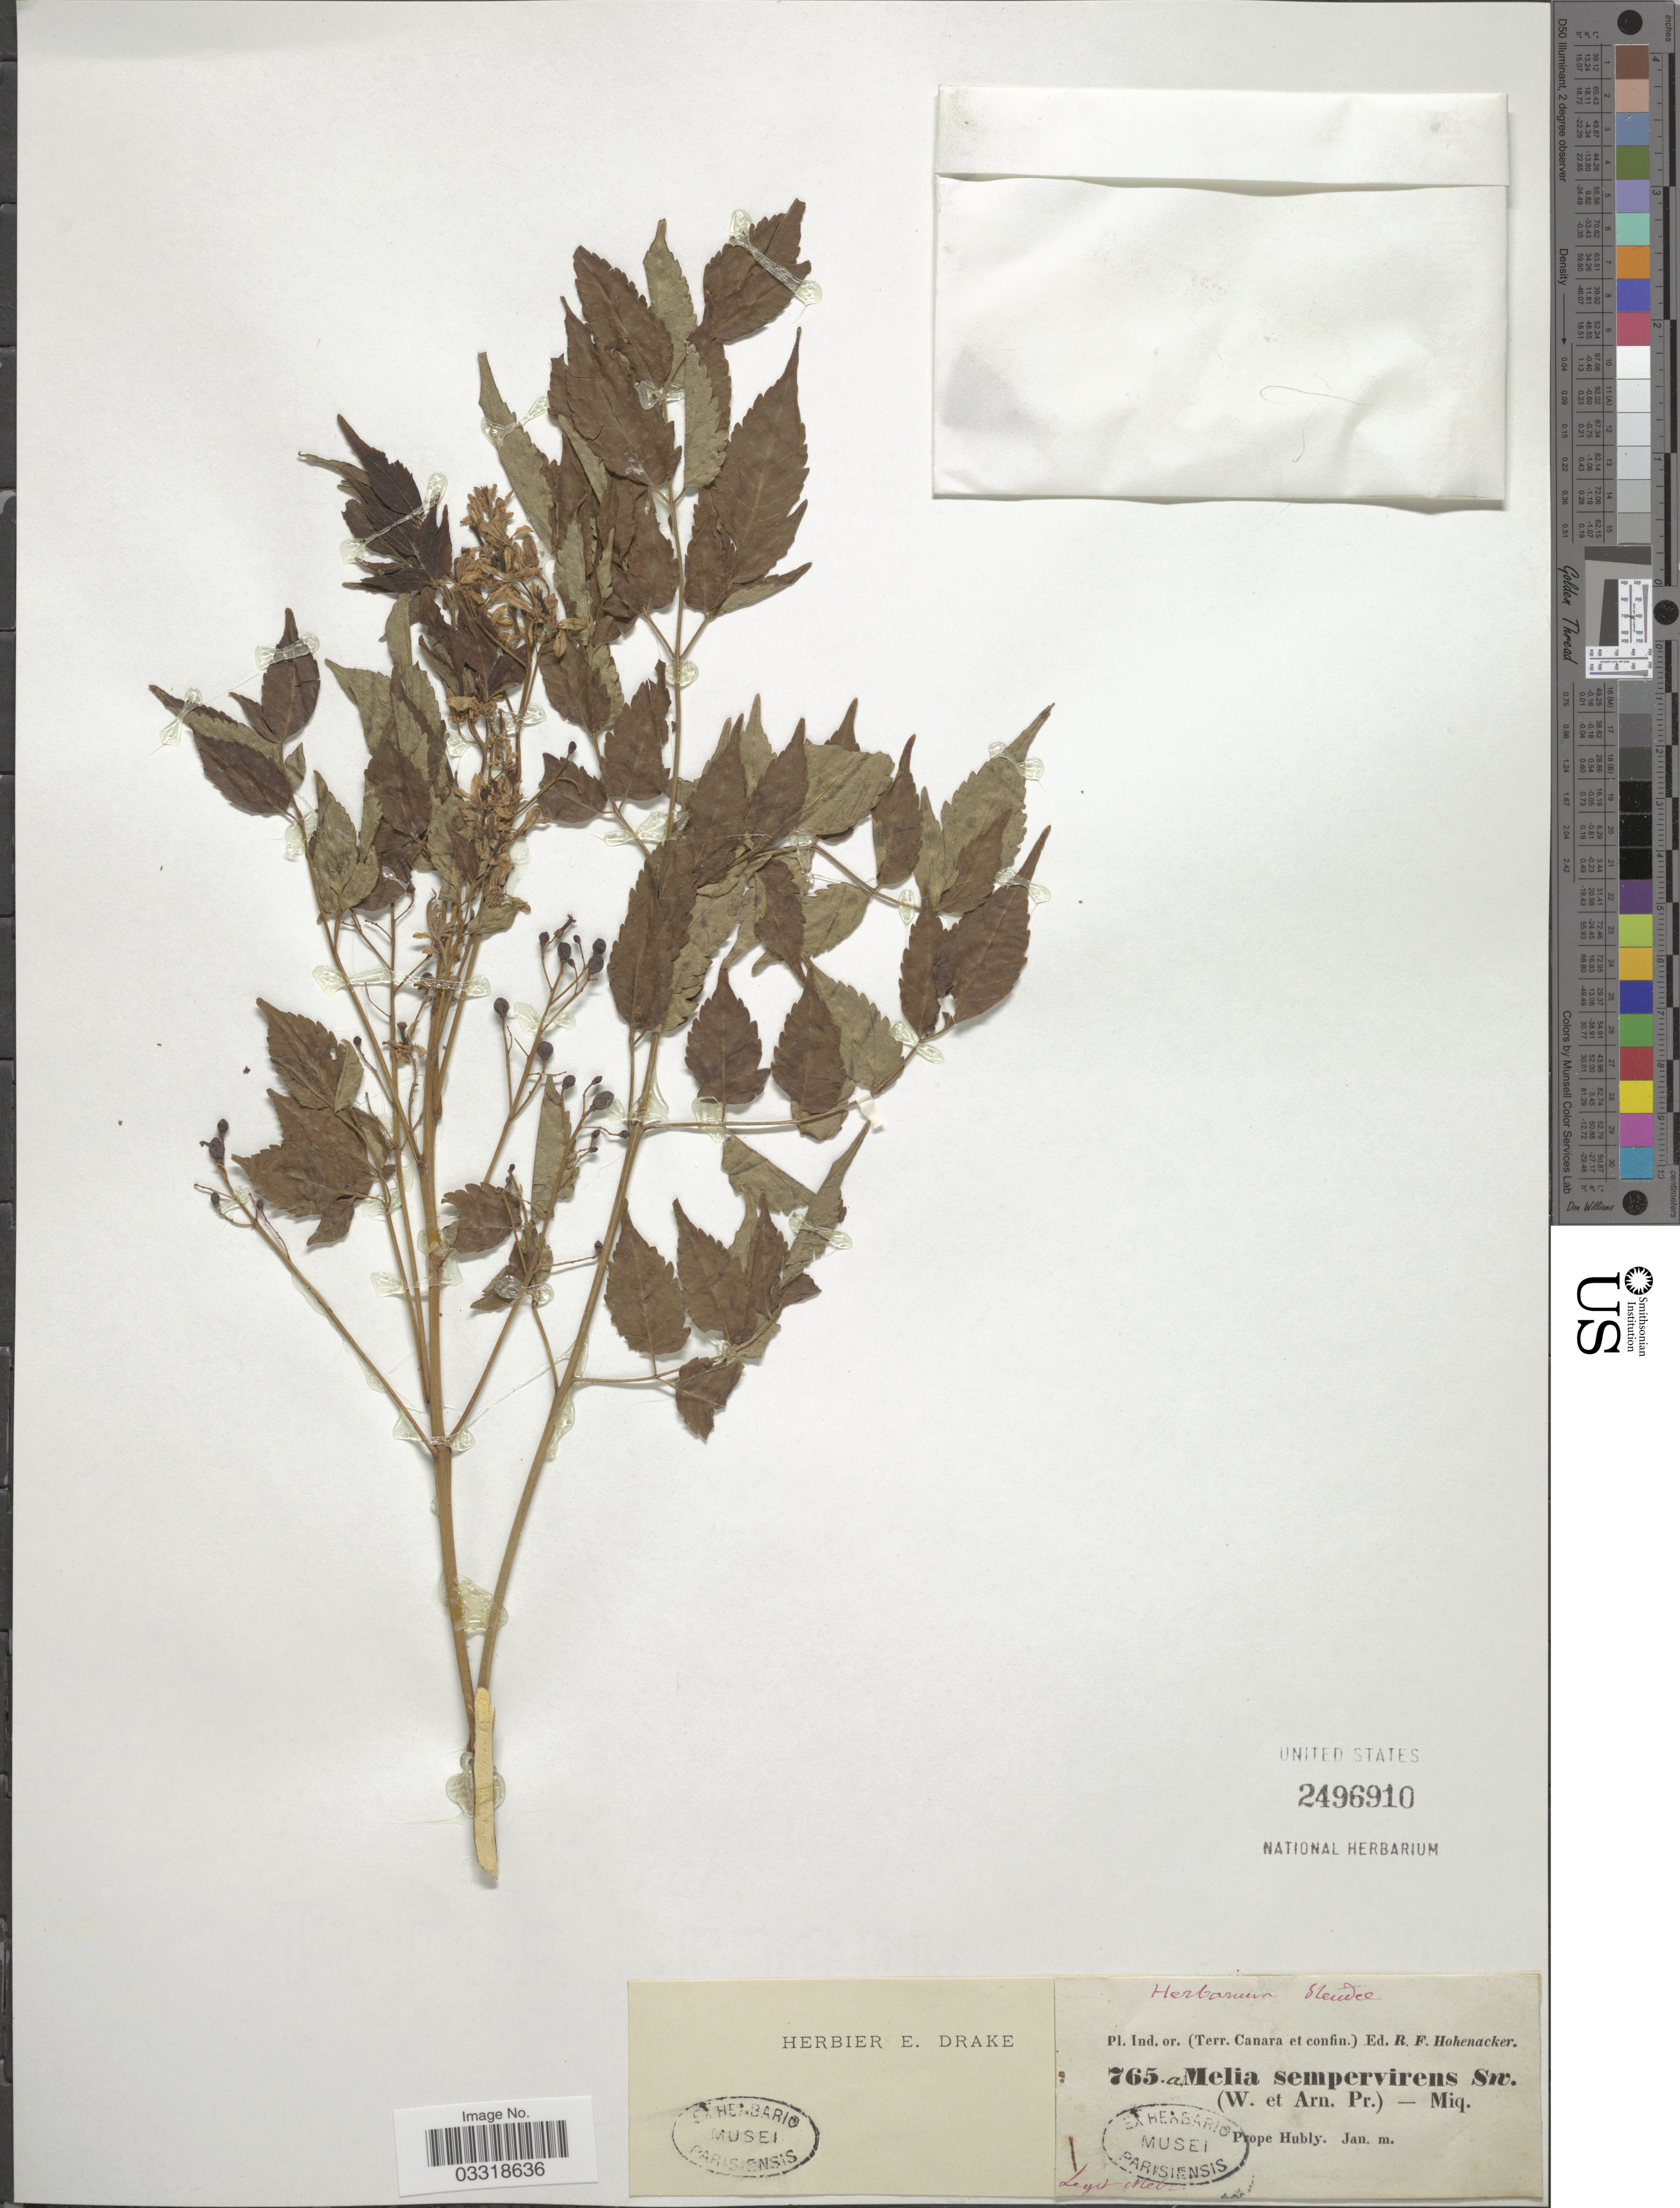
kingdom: Plantae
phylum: Tracheophyta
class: Magnoliopsida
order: Sapindales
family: Meliaceae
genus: Melia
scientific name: Melia sempervirens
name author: Sw.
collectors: R. F. Hohenacker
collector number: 765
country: India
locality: Terr. Canara et confin. Prope Hubly.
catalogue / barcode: US 2496910